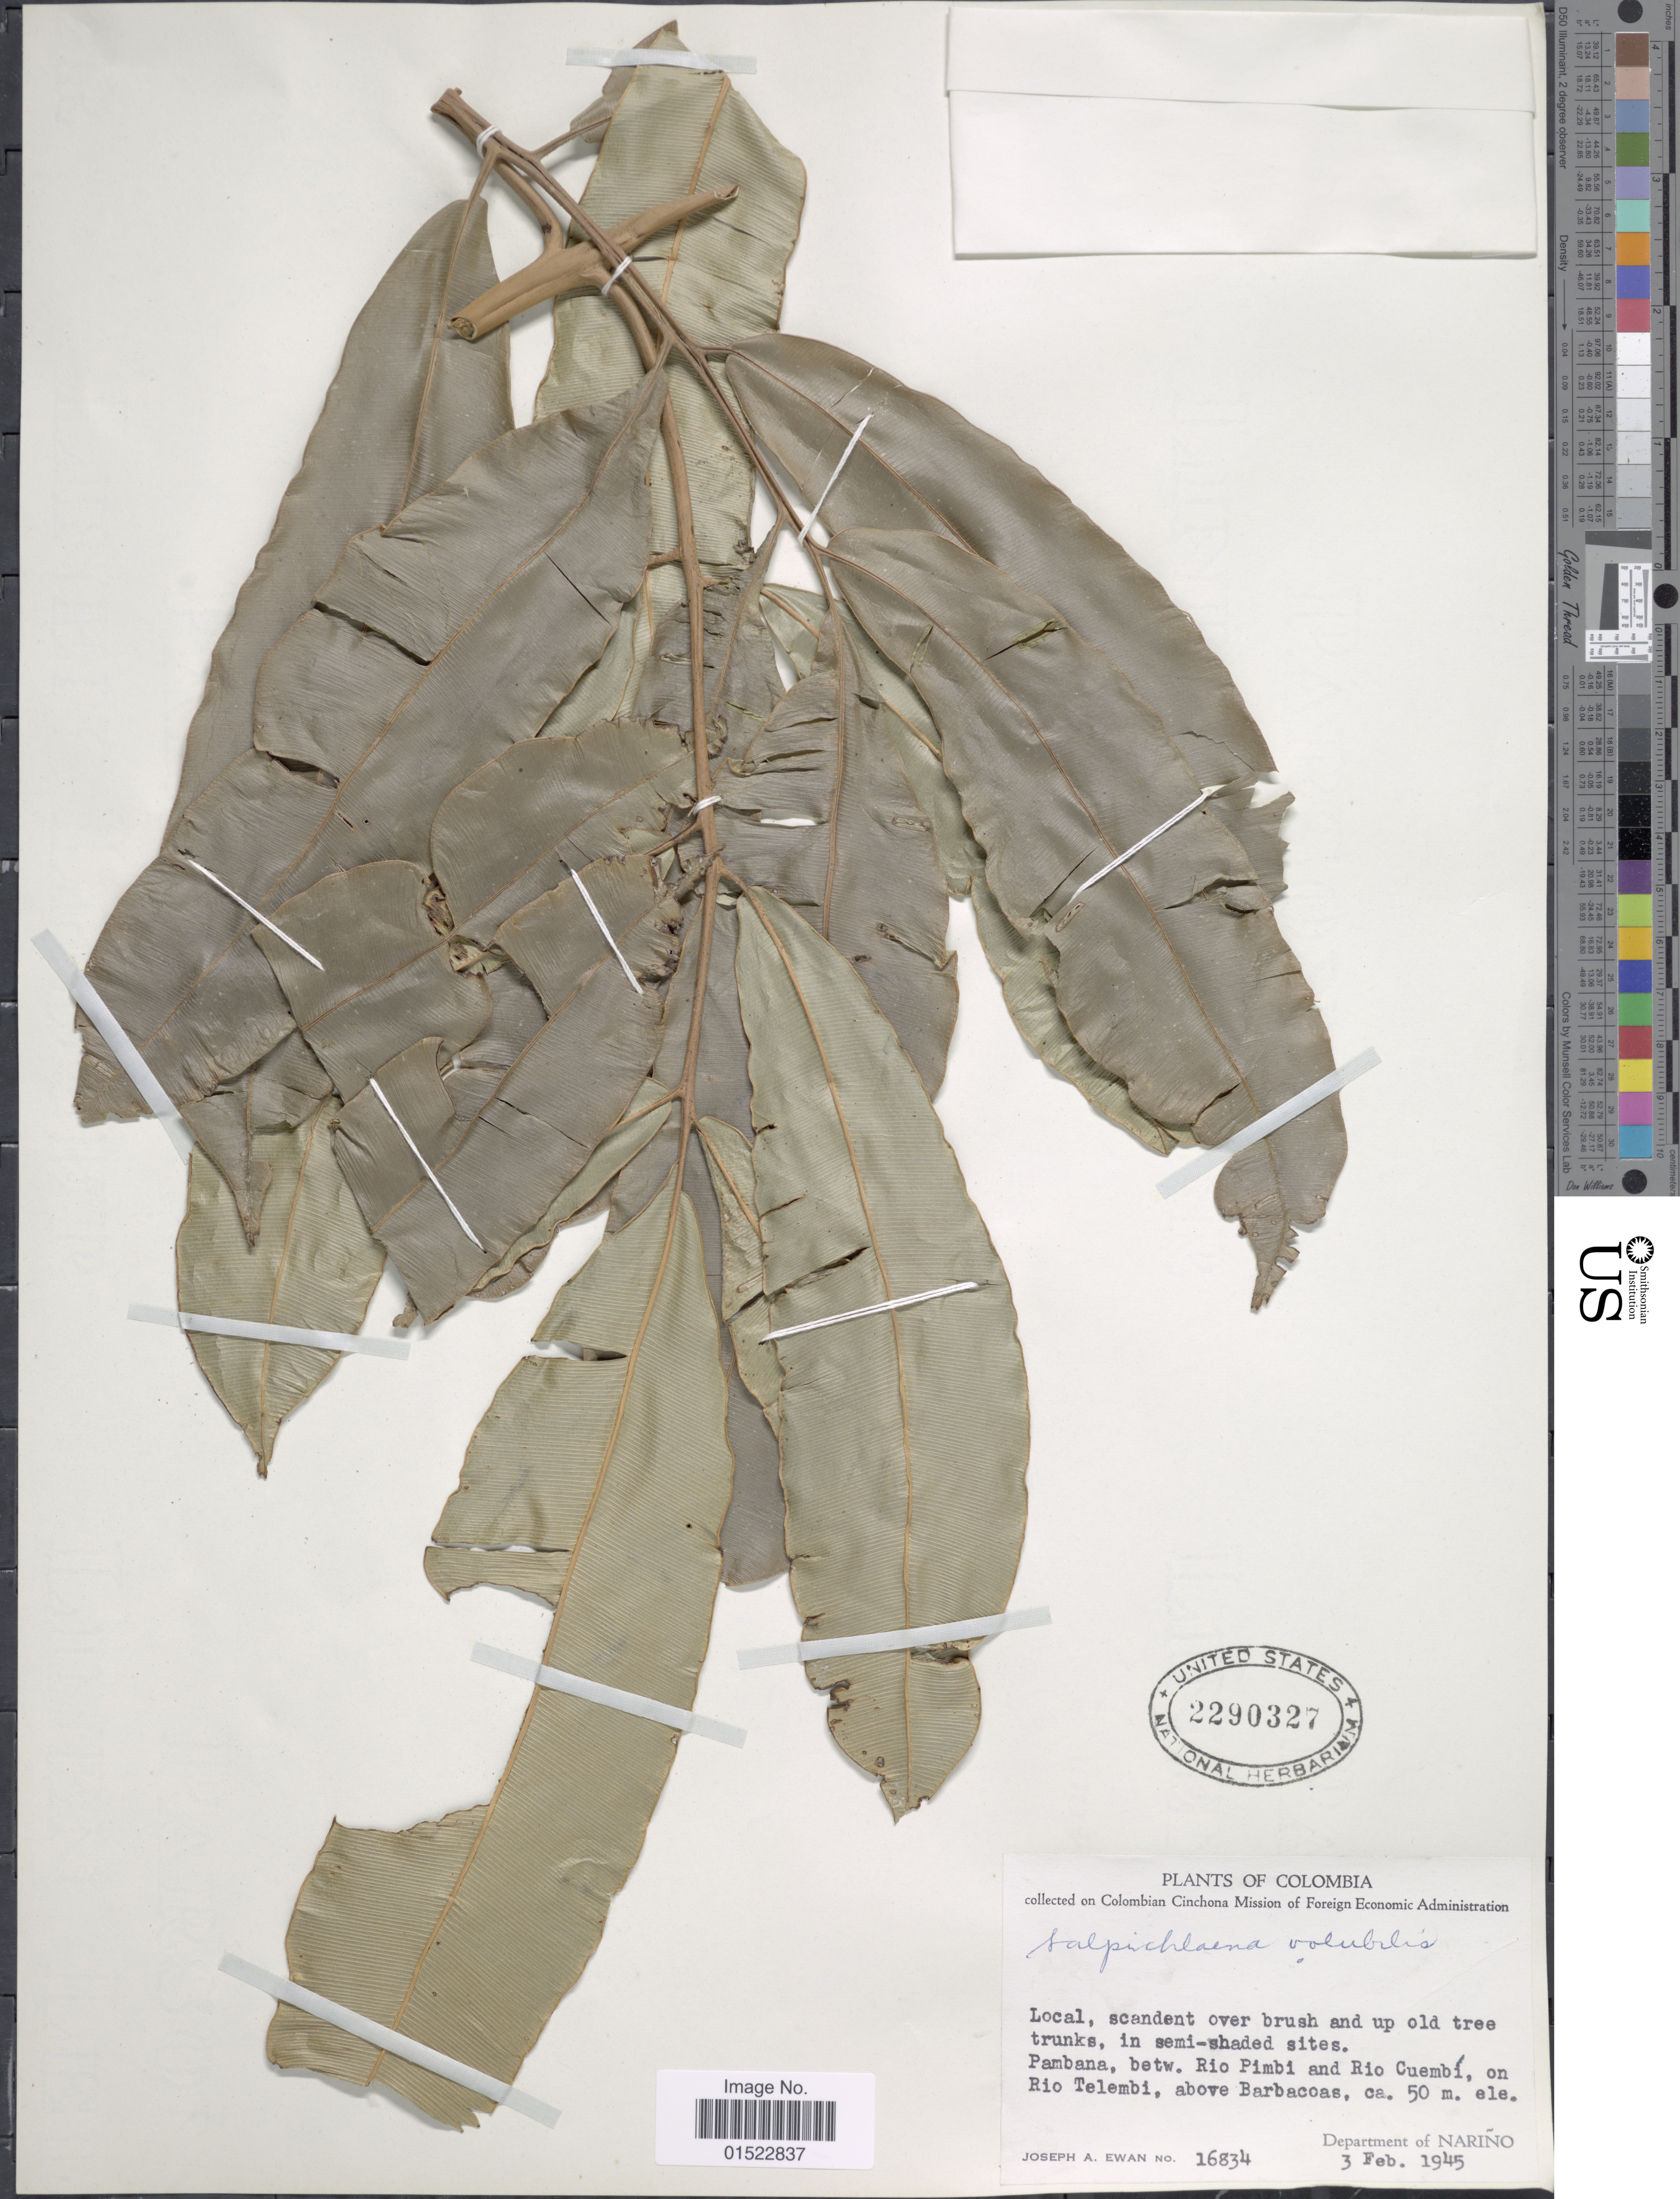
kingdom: Plantae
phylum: Tracheophyta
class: Polypodiopsida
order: Polypodiales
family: Blechnaceae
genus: Salpichlaena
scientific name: Salpichlaena volubilis subsp. volubilis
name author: (Kaulf.) J. Sm.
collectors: J. A. Ewan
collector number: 16834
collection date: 1945-02-03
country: Colombia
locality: Local, scanden over bush and up old tree trunks, in semi-shaded sites, Pambana, betw. Rio Pimbi and Rio Cuembi, on Rio Telembi, above Barbacoas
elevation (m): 50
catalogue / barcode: US 2290327